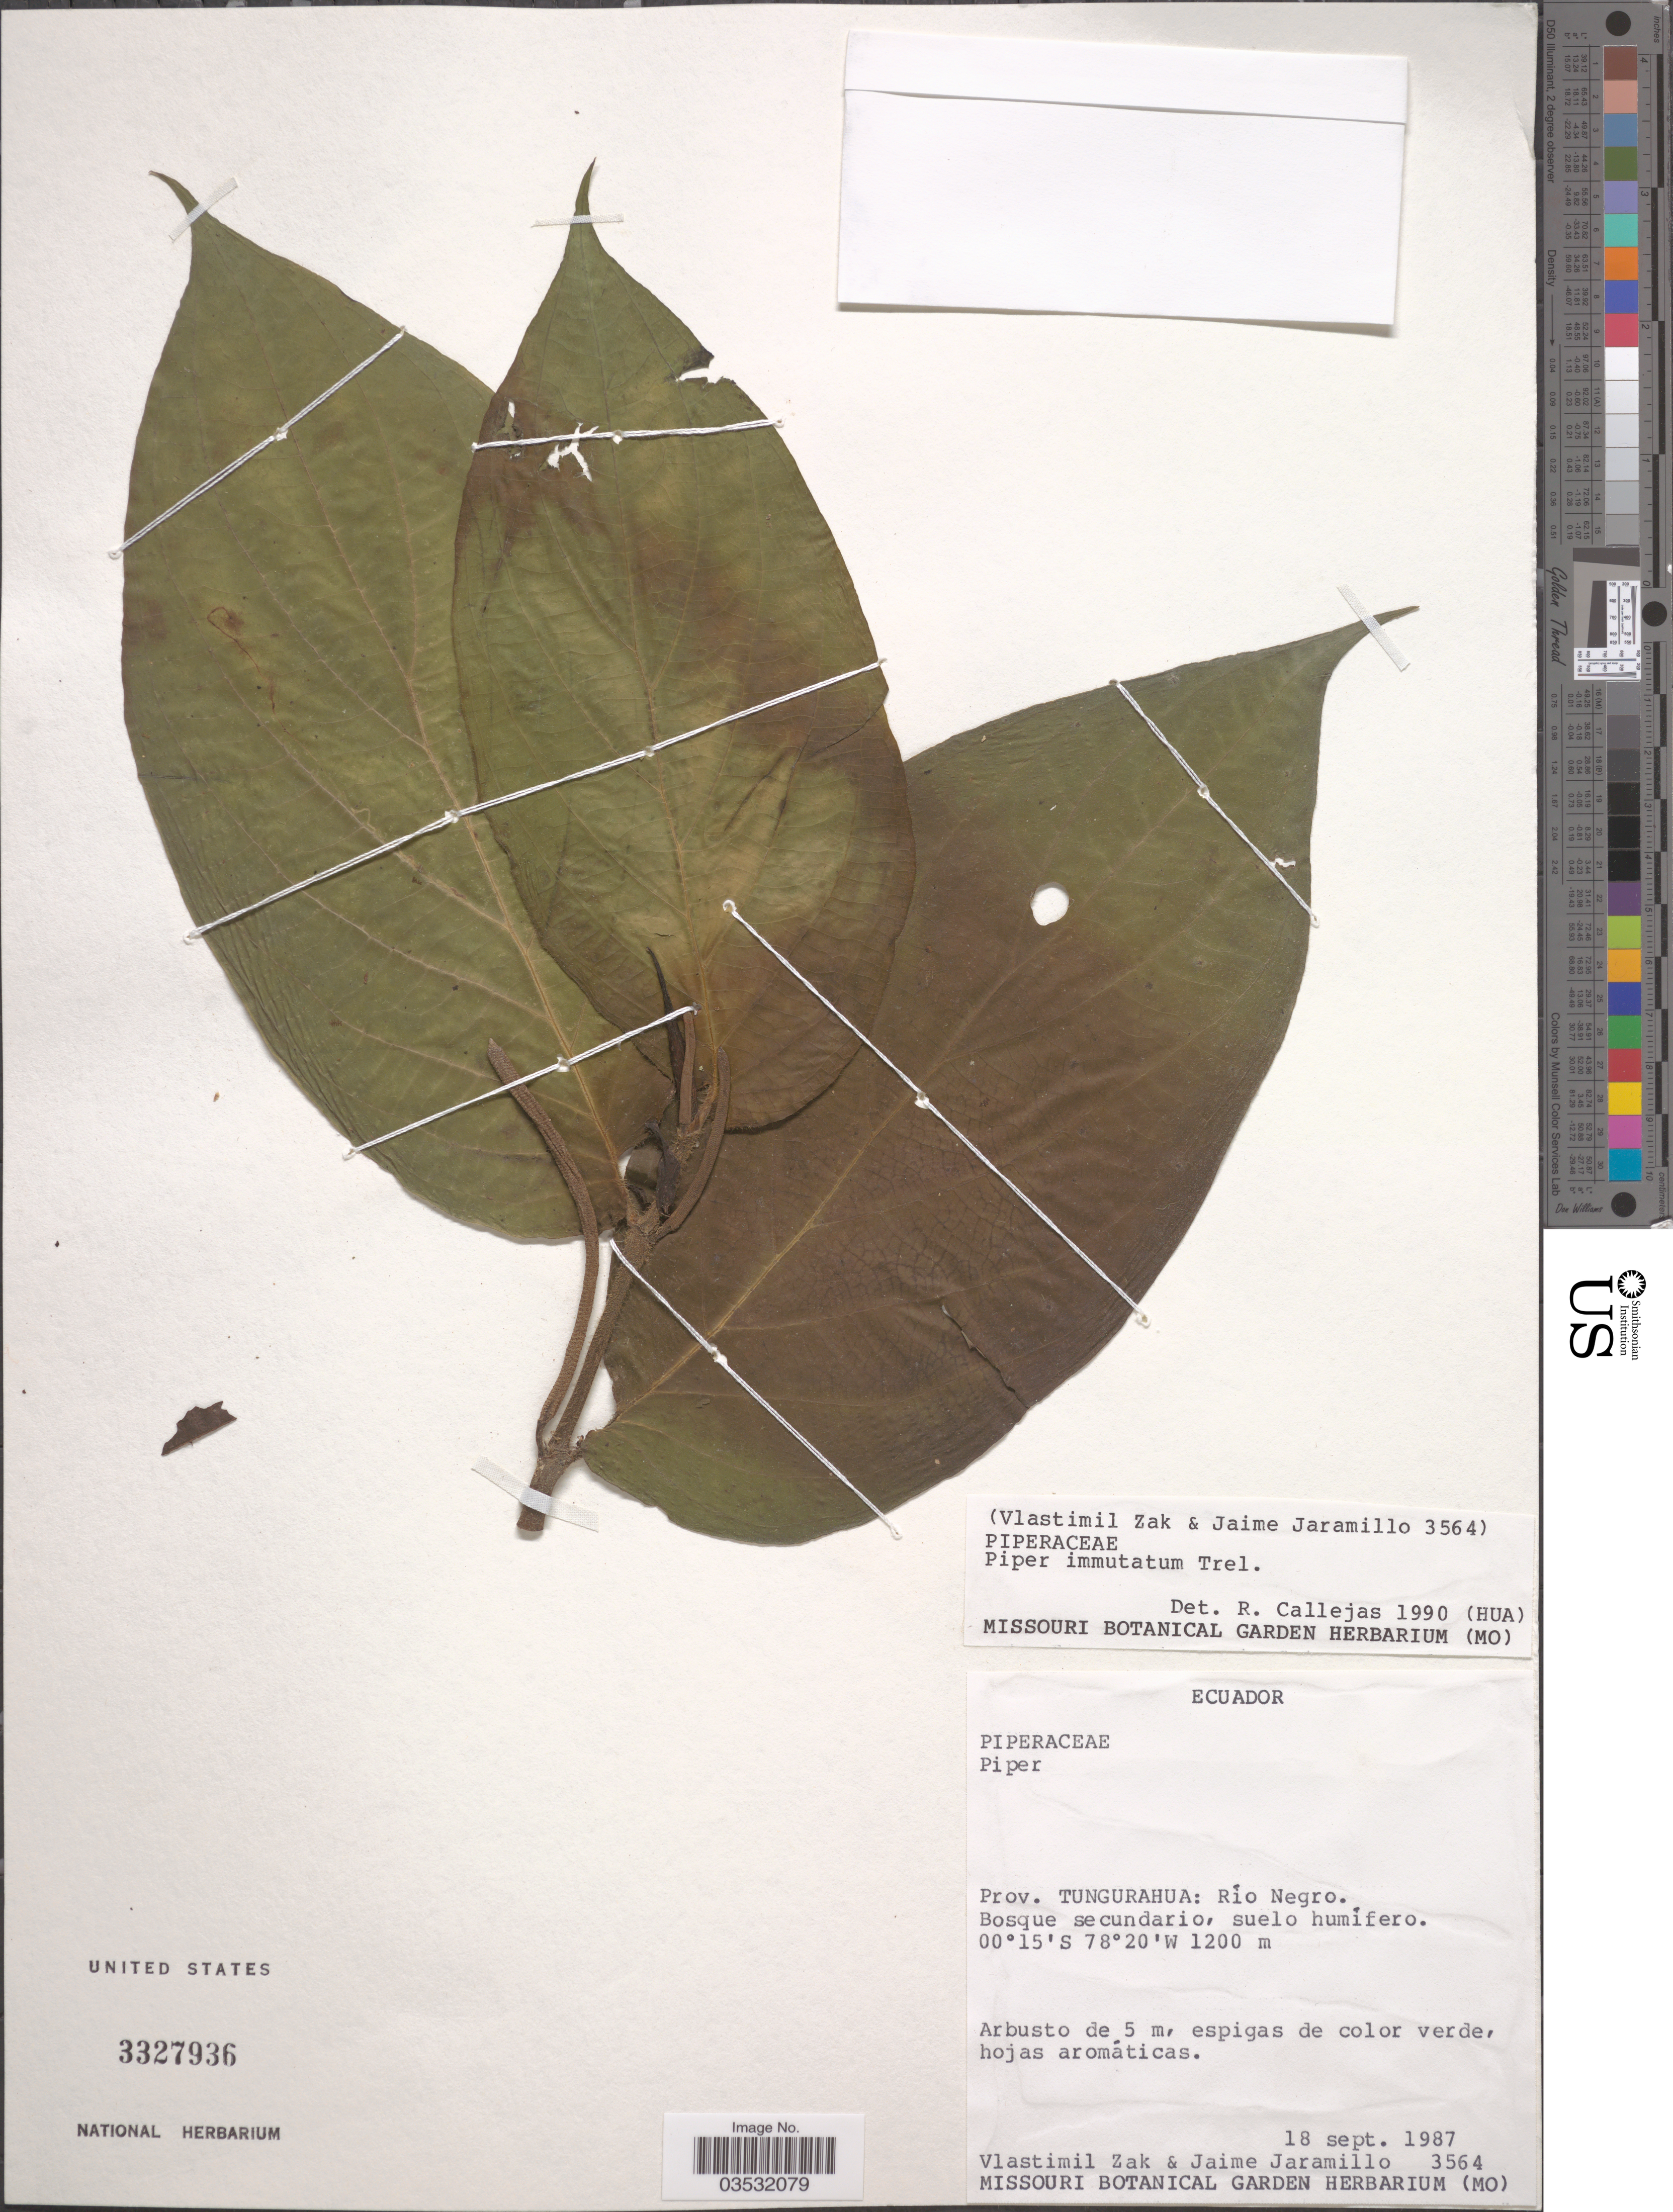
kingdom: Plantae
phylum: Tracheophyta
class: Magnoliopsida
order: Piperales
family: Piperaceae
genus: Piper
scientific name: Piper immutatum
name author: Trel.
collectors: V. Zak & J. Jaramillo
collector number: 3564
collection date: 1987-09-18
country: Ecuador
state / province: Tungurahua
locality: Río Negro. Bosque secundario, suelo humífero.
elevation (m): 1200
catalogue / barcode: US 3327936